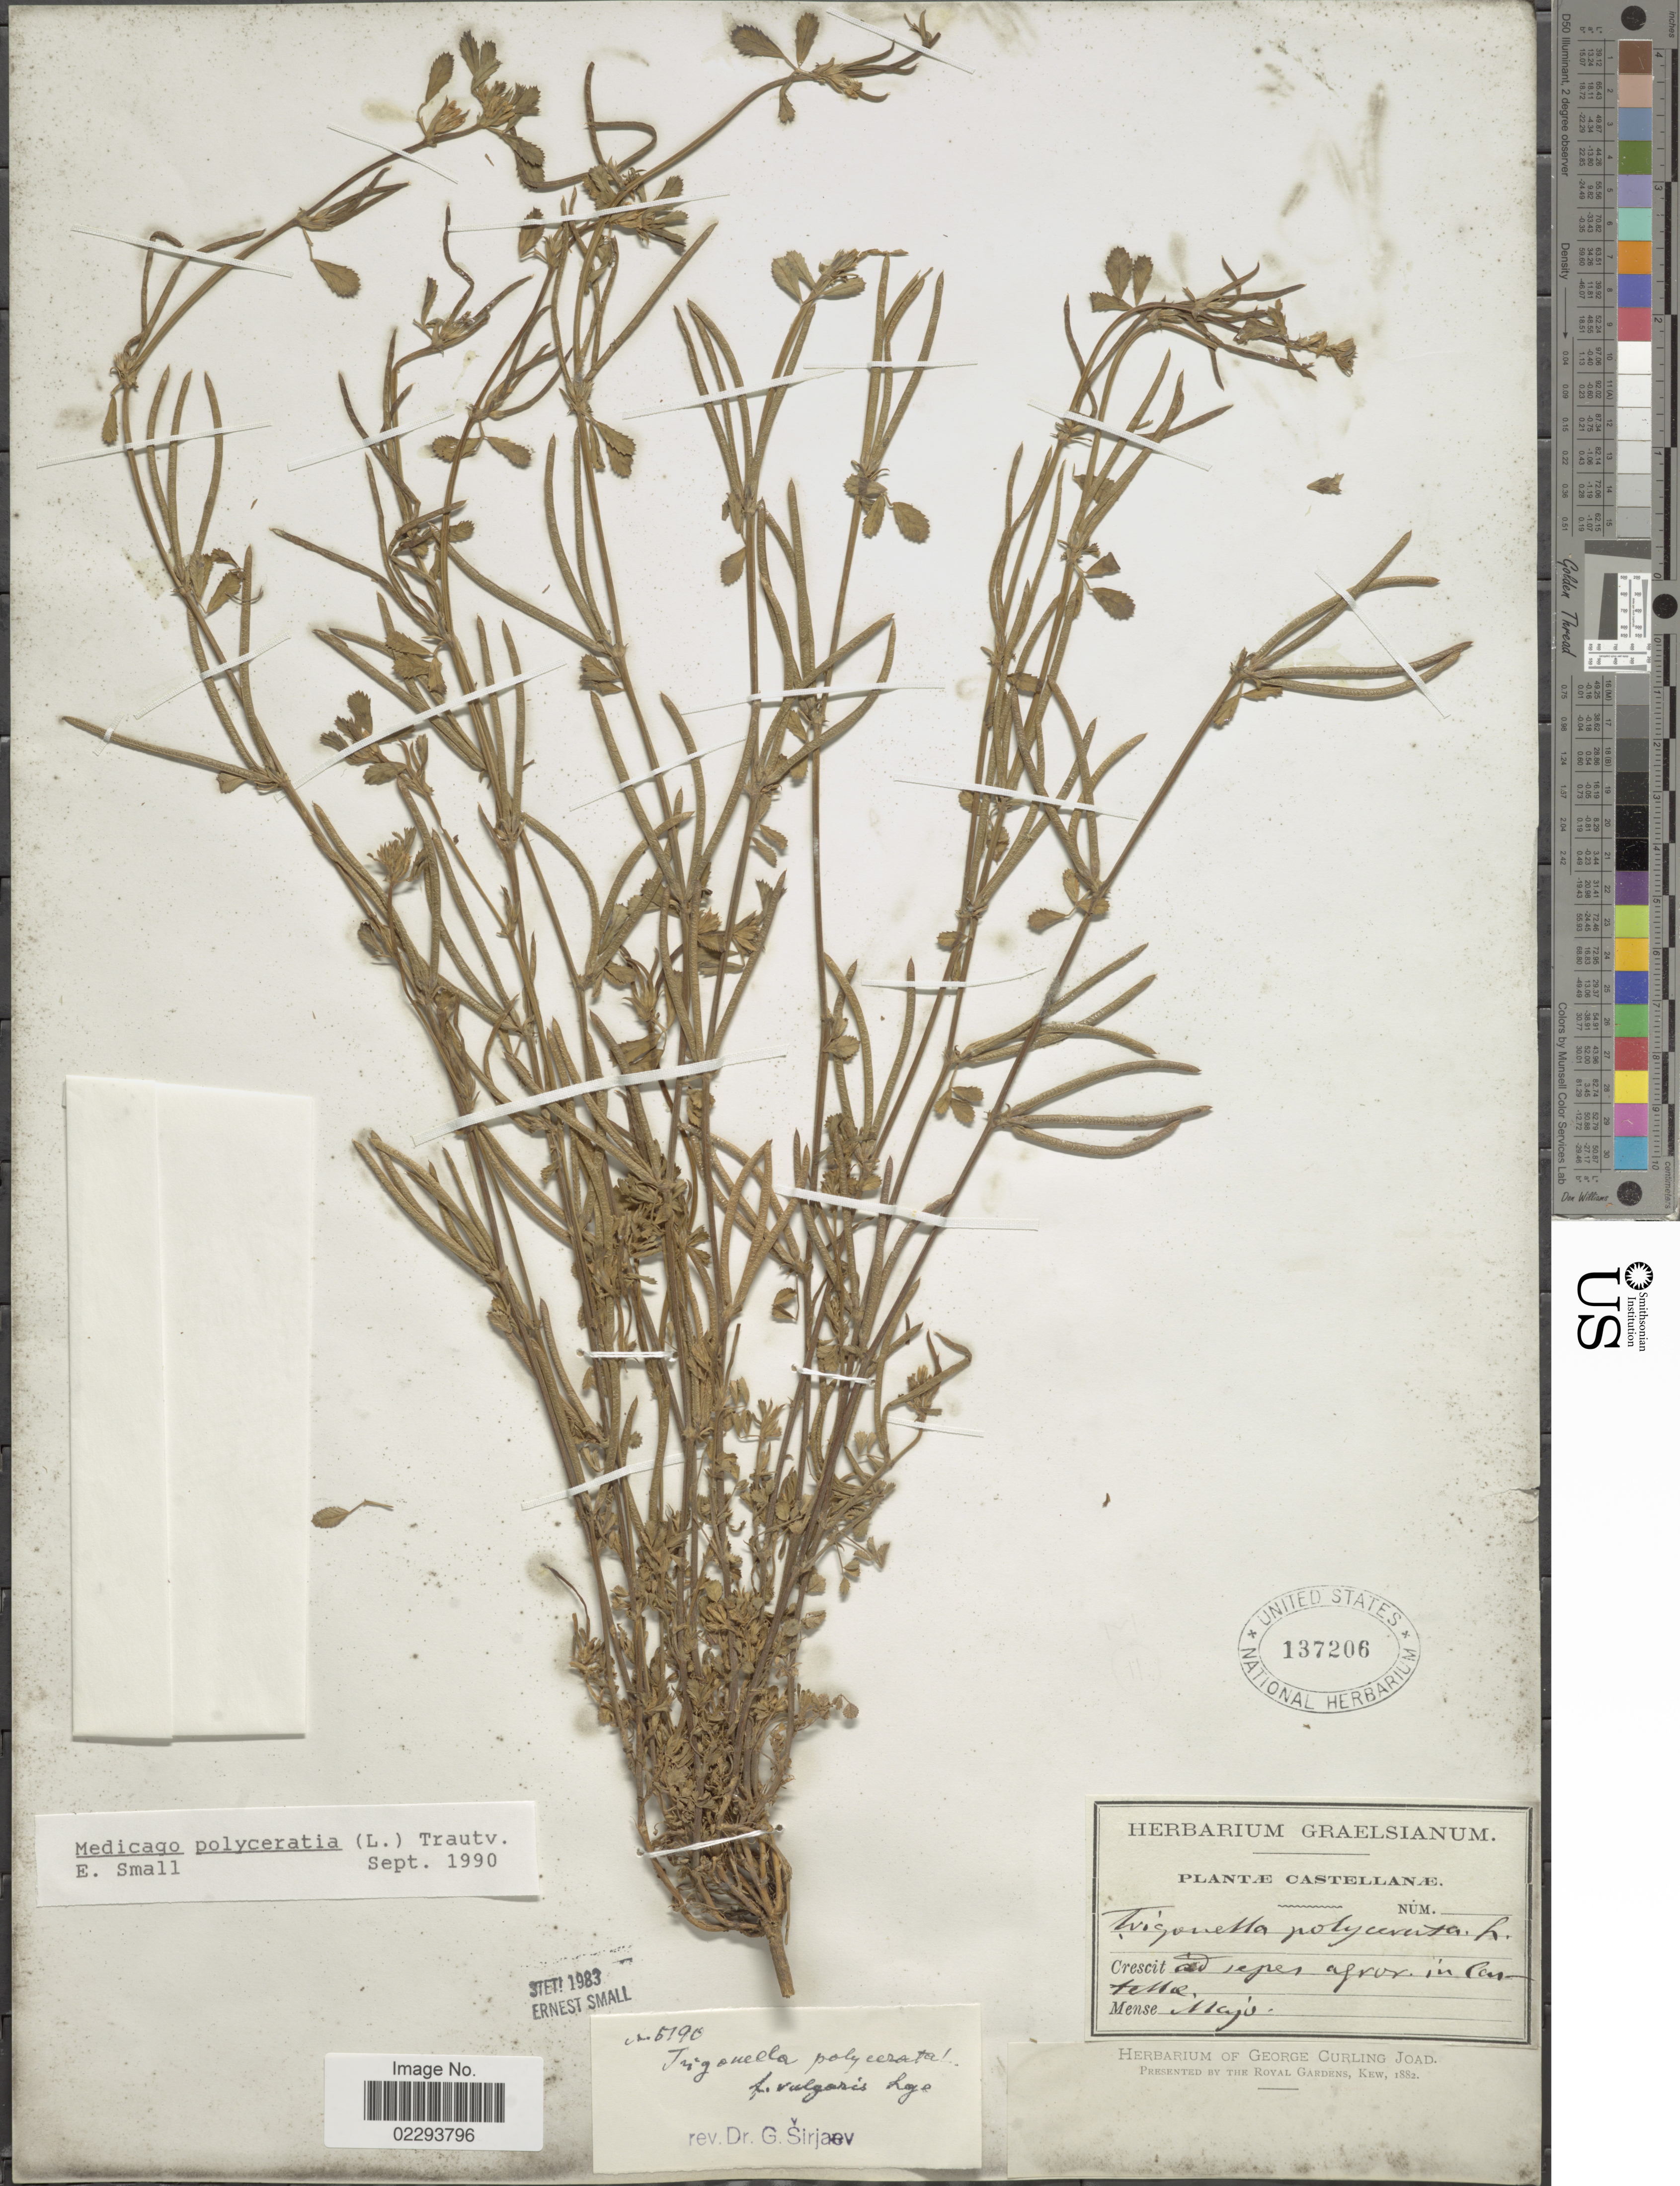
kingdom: Plantae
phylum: Tracheophyta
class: Magnoliopsida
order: Fabales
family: Fabaceae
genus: Medicago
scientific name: Medicago polyceratia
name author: (L.) Trautv.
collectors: ex Herb. Graelsianum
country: France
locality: Castellane. Ad repes Afror in castettae [interpreted].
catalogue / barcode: US 137206